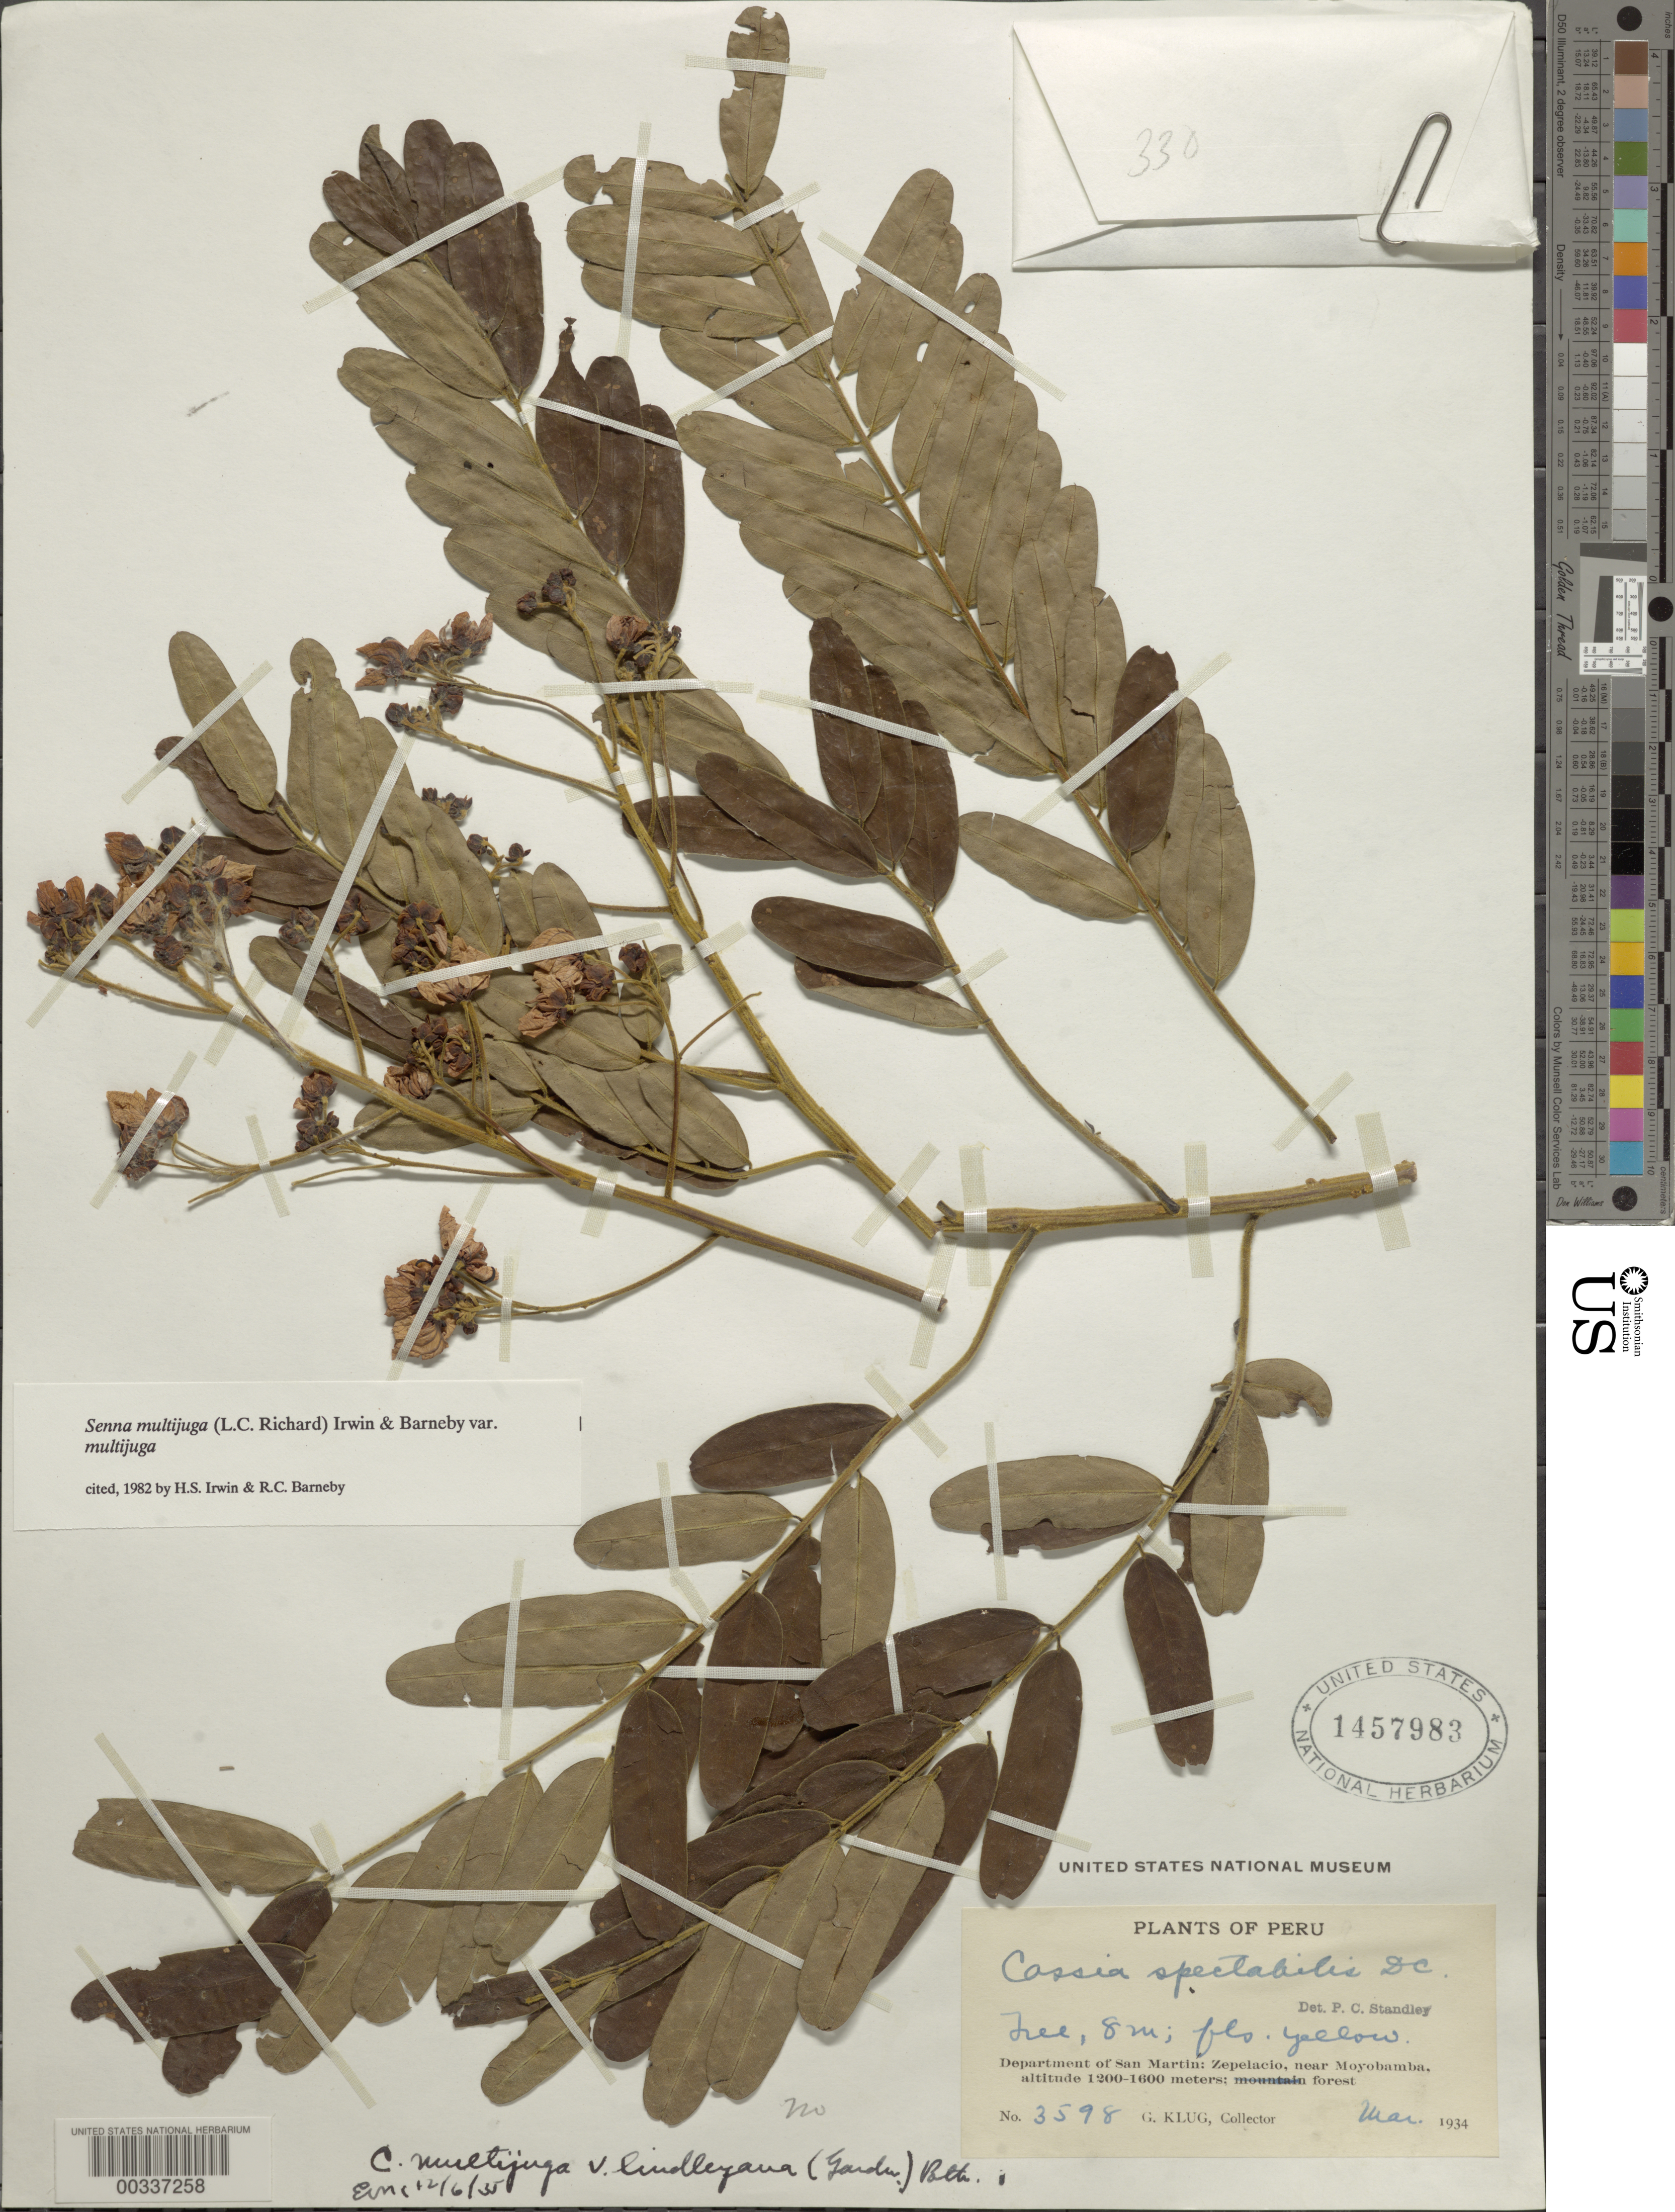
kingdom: Plantae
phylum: Tracheophyta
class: Magnoliopsida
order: Fabales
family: Fabaceae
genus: Senna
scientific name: Senna multijuga var. multijuga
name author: (Rich.) H.S. Irwin & Barneby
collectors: G. Klug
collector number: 3598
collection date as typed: Mar 1934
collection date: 1934-03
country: Peru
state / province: San Martín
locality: Zepelacio, near moyobamba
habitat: Forest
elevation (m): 1200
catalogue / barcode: US 1457983